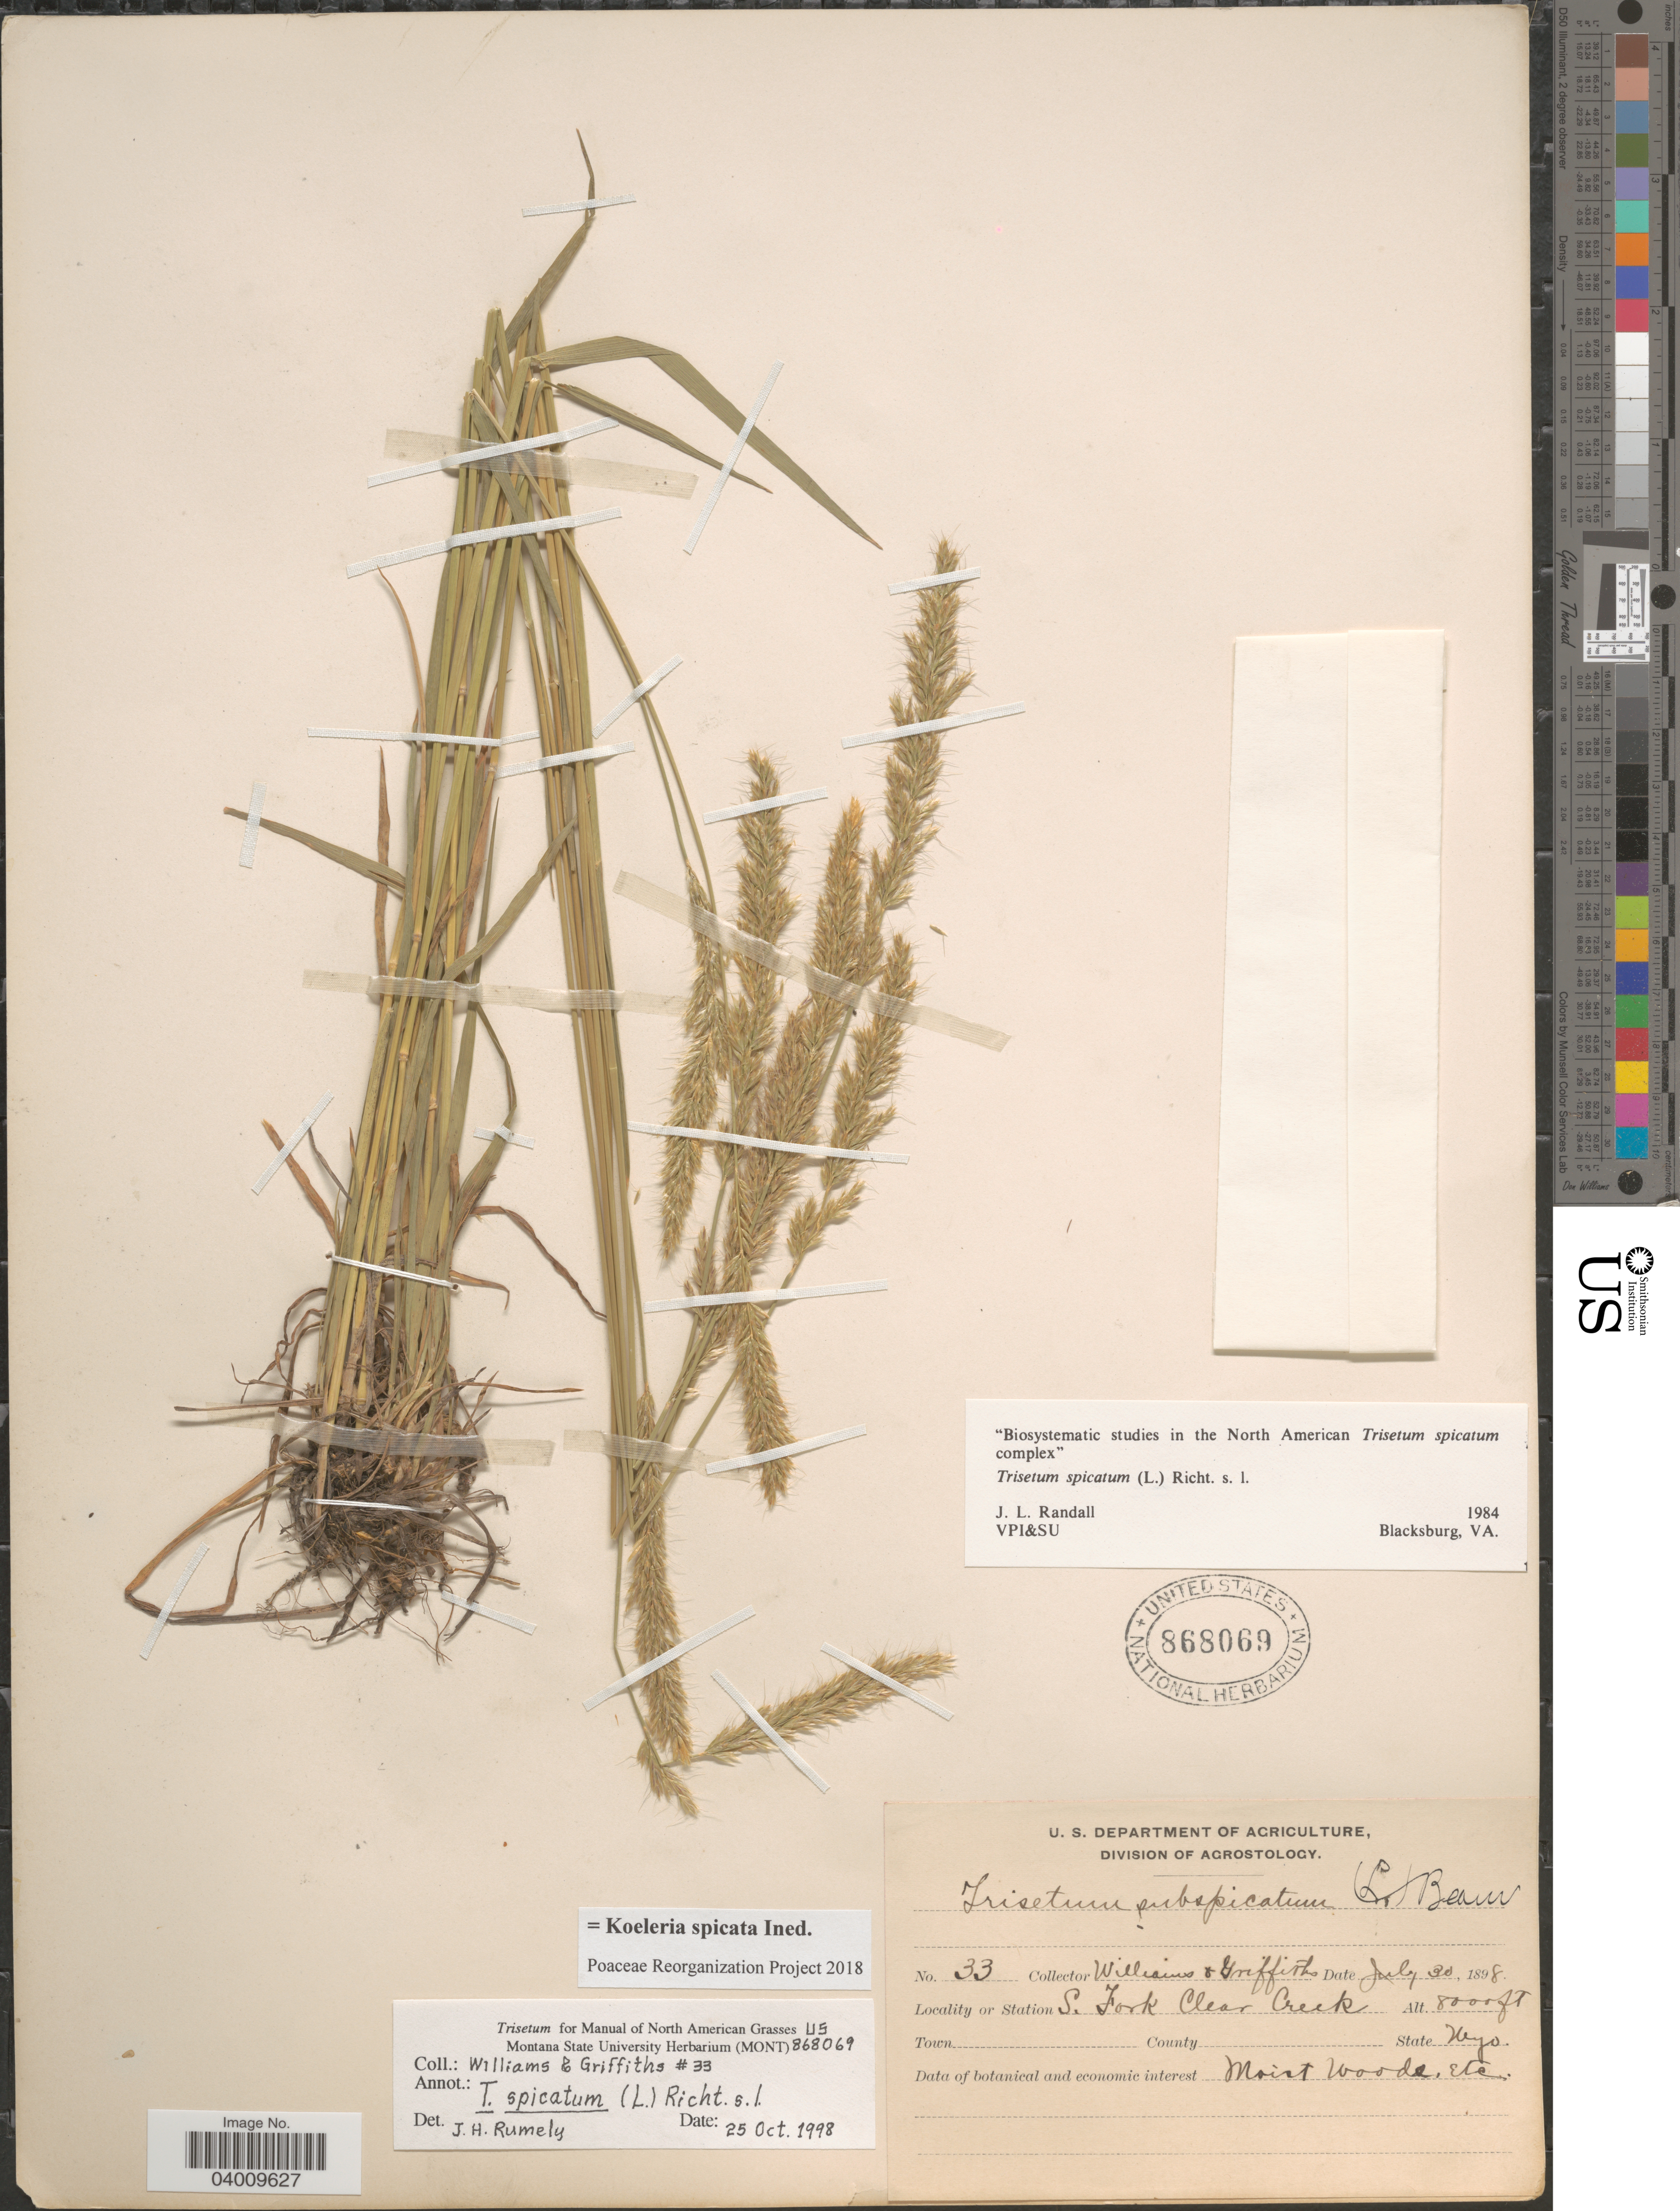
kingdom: Plantae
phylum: Tracheophyta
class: Liliopsida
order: Poales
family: Poaceae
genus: Koeleria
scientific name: Koeleria spicata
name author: (L.) Barberá et al.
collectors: -- Williams & -- Griffiths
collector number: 33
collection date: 1898-07-30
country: United States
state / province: Wyoming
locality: S. Fork Clear Creek.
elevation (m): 2438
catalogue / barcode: US 868069